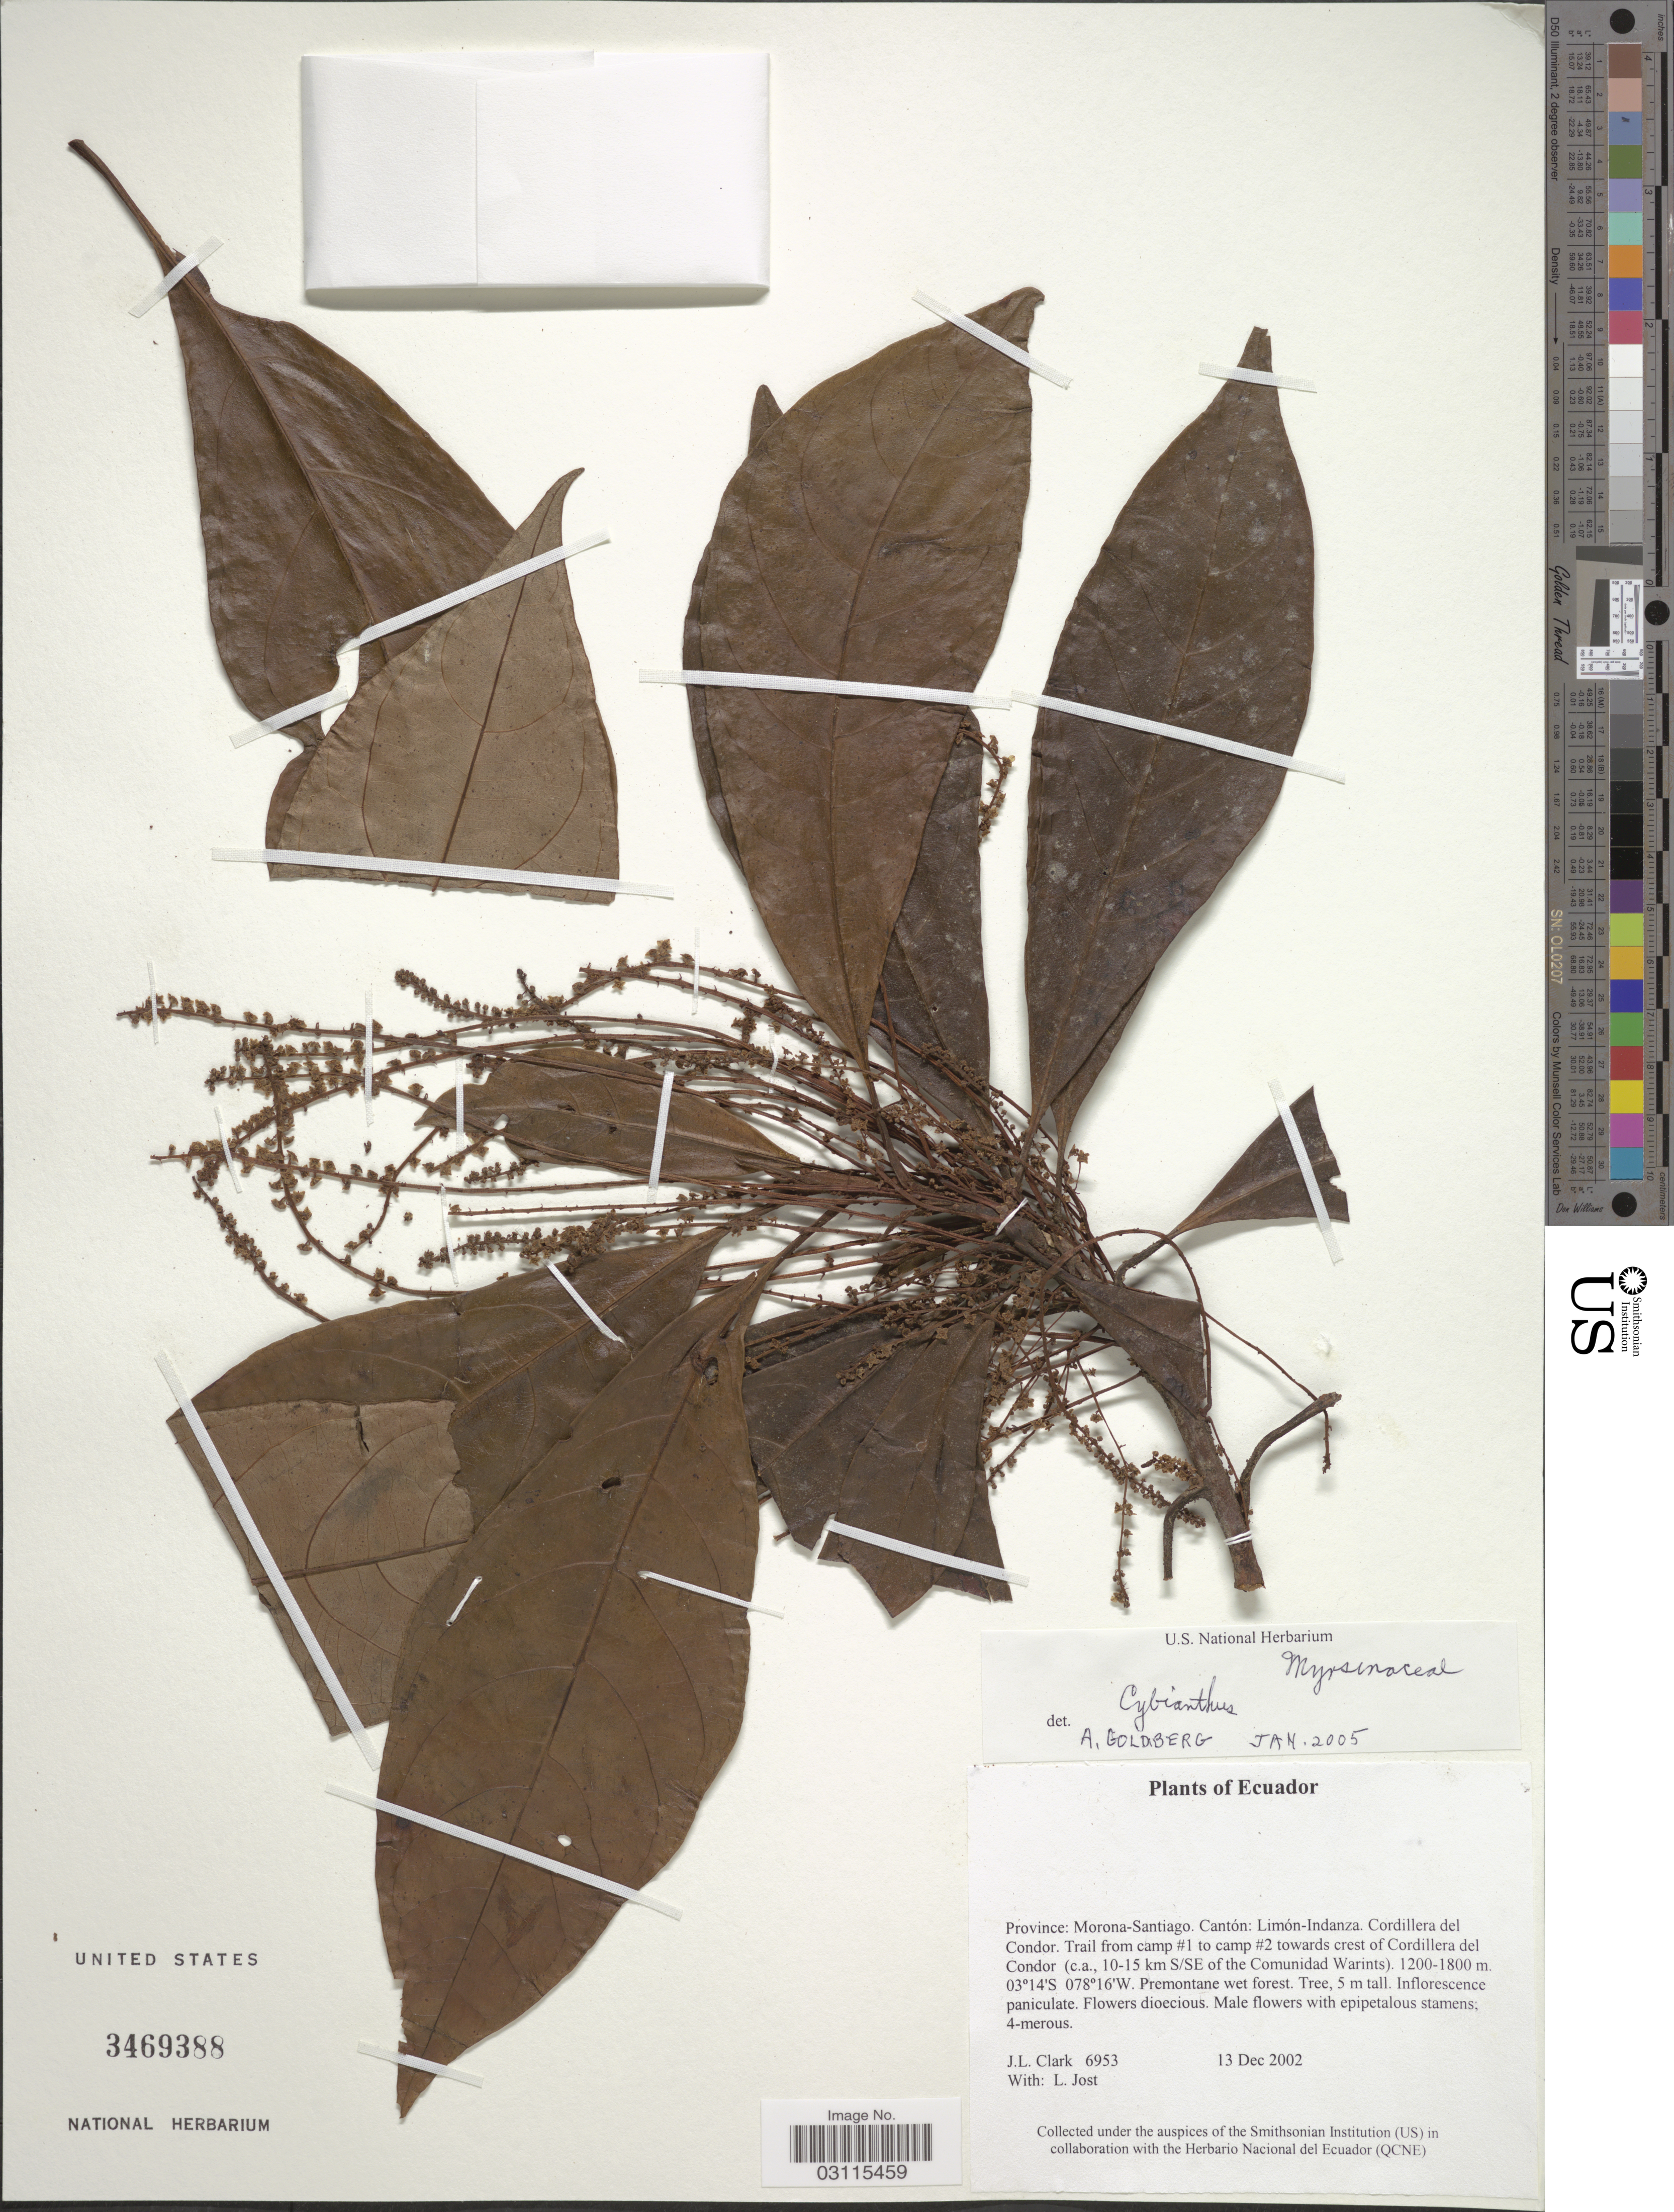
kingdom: Plantae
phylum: Tracheophyta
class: Magnoliopsida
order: Ericales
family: Primulaceae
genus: Cybianthus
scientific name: Cybianthus sp.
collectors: J. L. Clark & L. Jost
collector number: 6953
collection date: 2002-12-13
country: Ecuador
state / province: Morona-Santiago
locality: Province: Morona-Santiago. Cantón: Limón-Indanza. Cordillera del Condor. Trail from camp #1 to camp #2 towards crest of Cordillera del Condor (c.a., 10-15 km S/SE of the Comunidad Warints).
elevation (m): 1200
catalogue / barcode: US 3469388